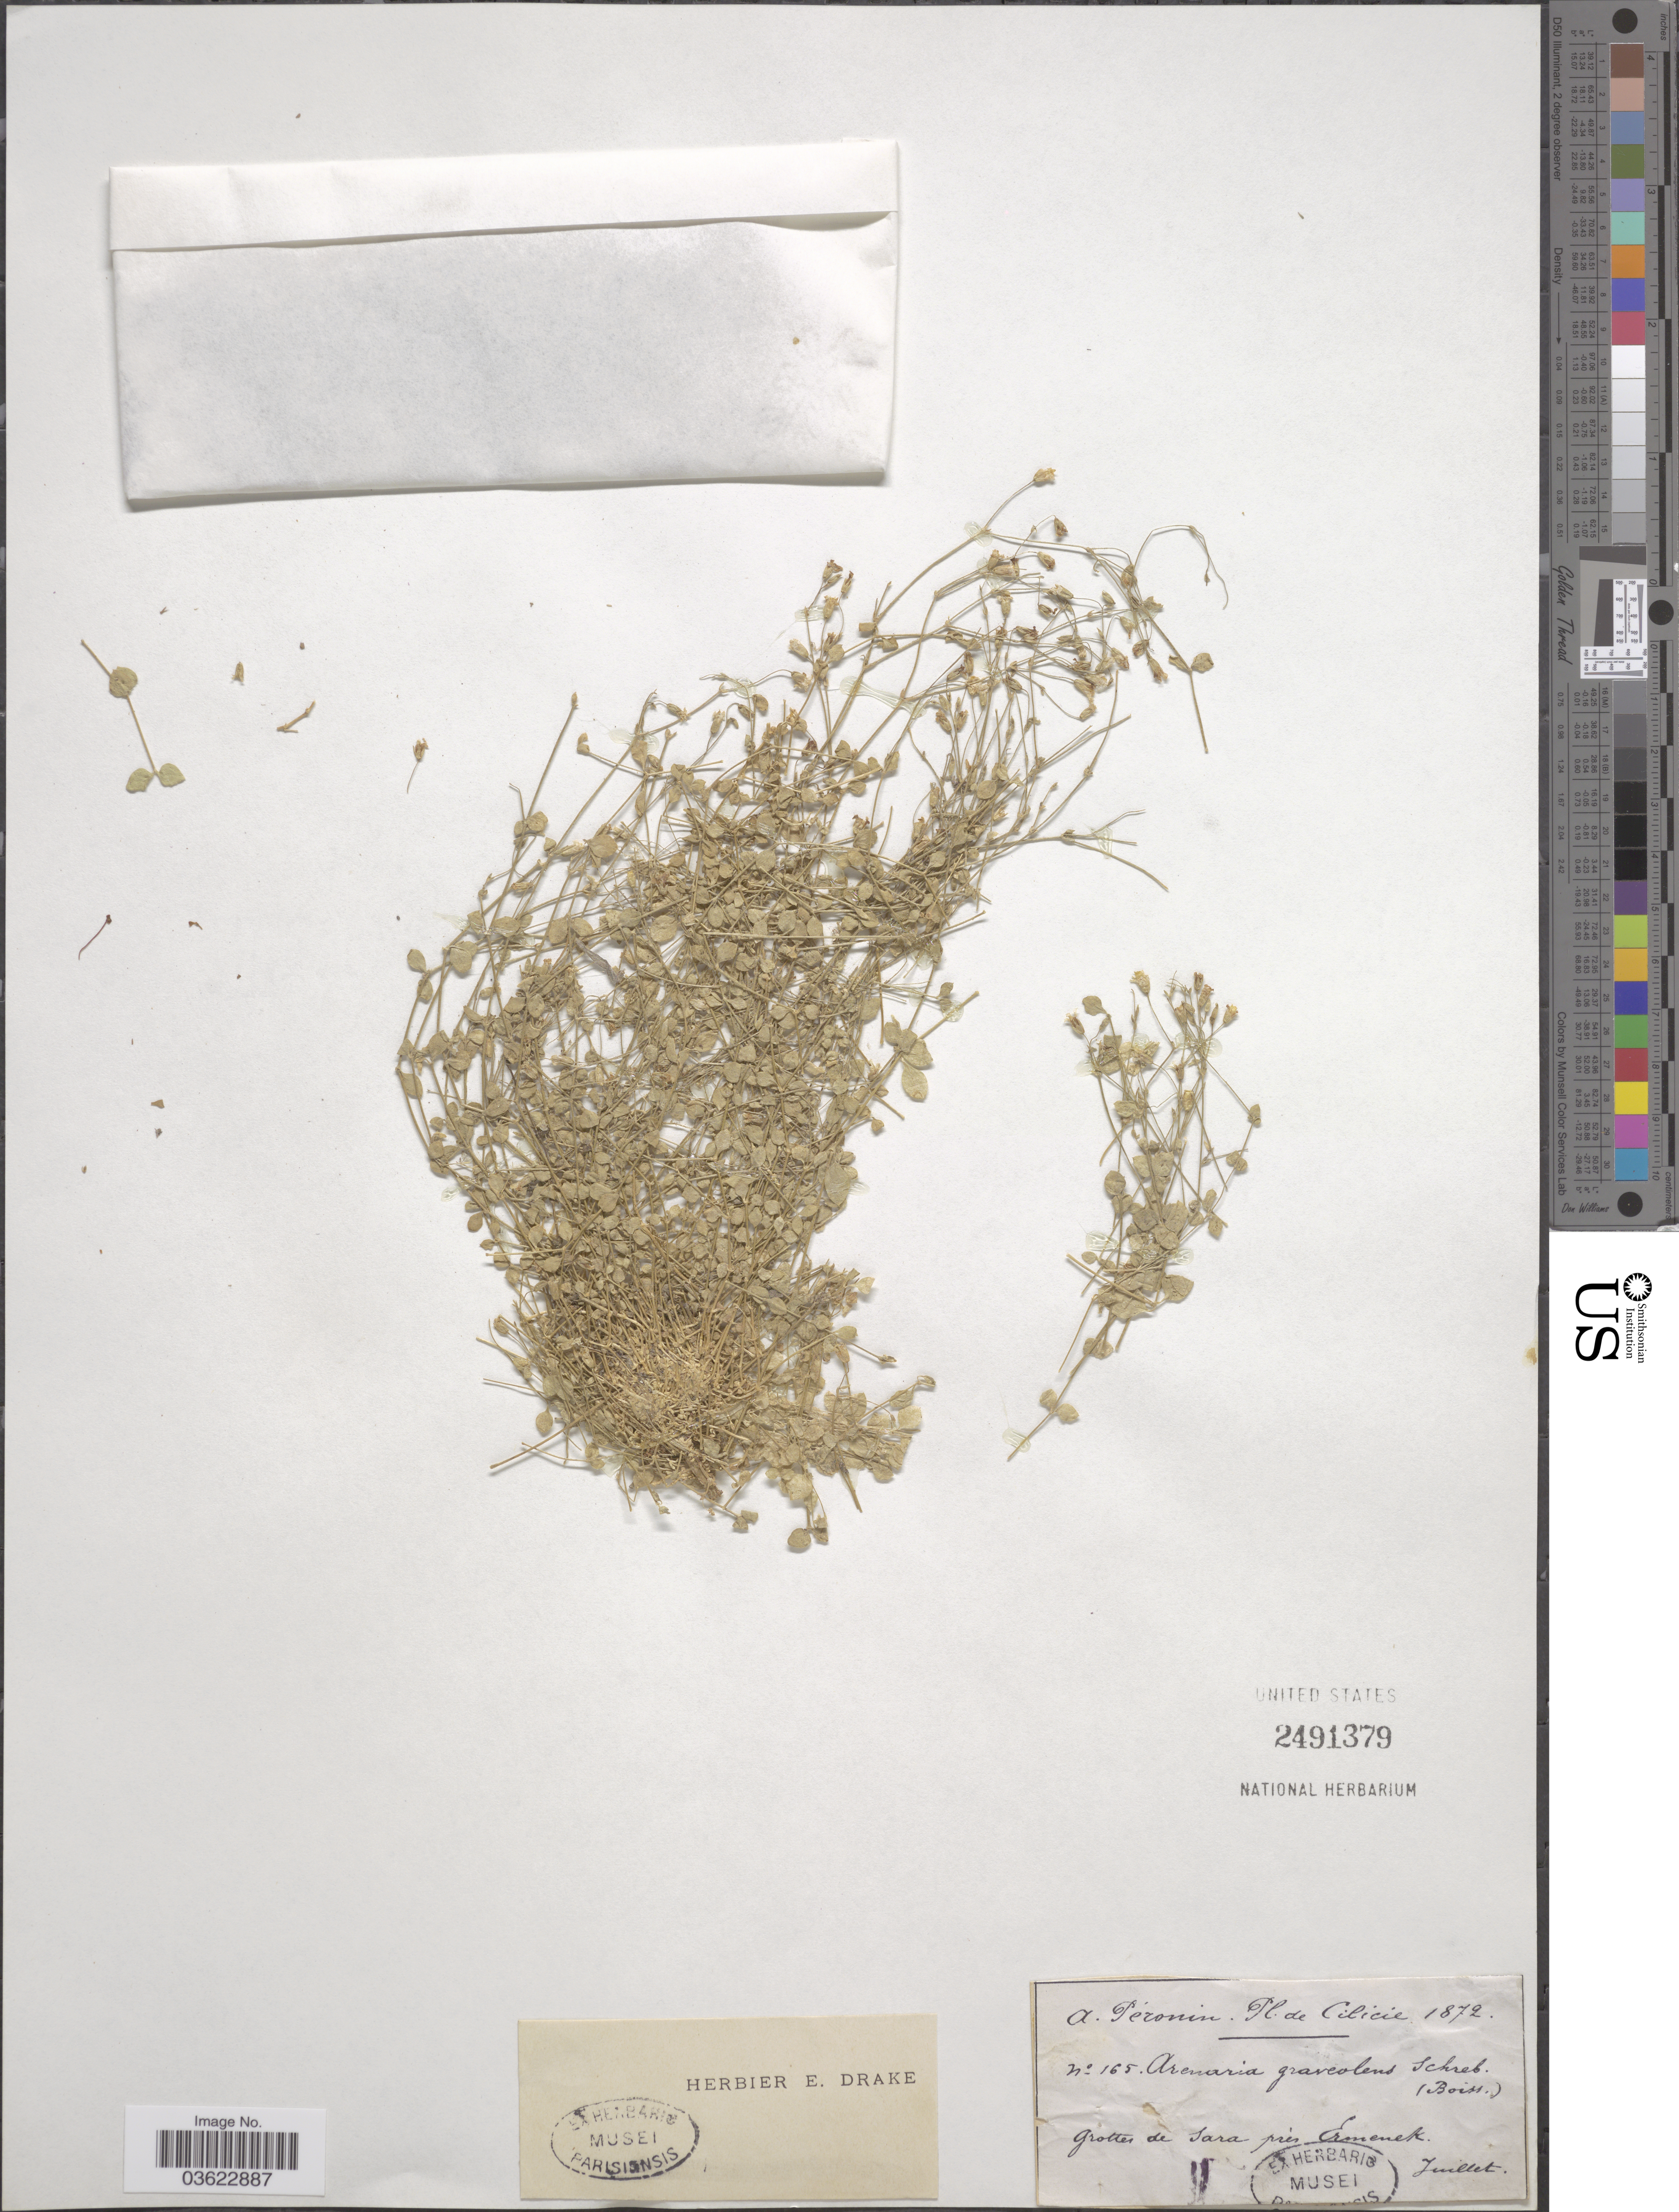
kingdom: Plantae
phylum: Tracheophyta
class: Magnoliopsida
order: Caryophyllales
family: Caryophyllaceae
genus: Arenaria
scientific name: Arenaria deflexa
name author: Decne.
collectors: A. Péronin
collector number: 165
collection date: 1872-07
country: Turkey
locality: Cilicie. Grotten de Sara près Ermenek.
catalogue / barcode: US 2491379